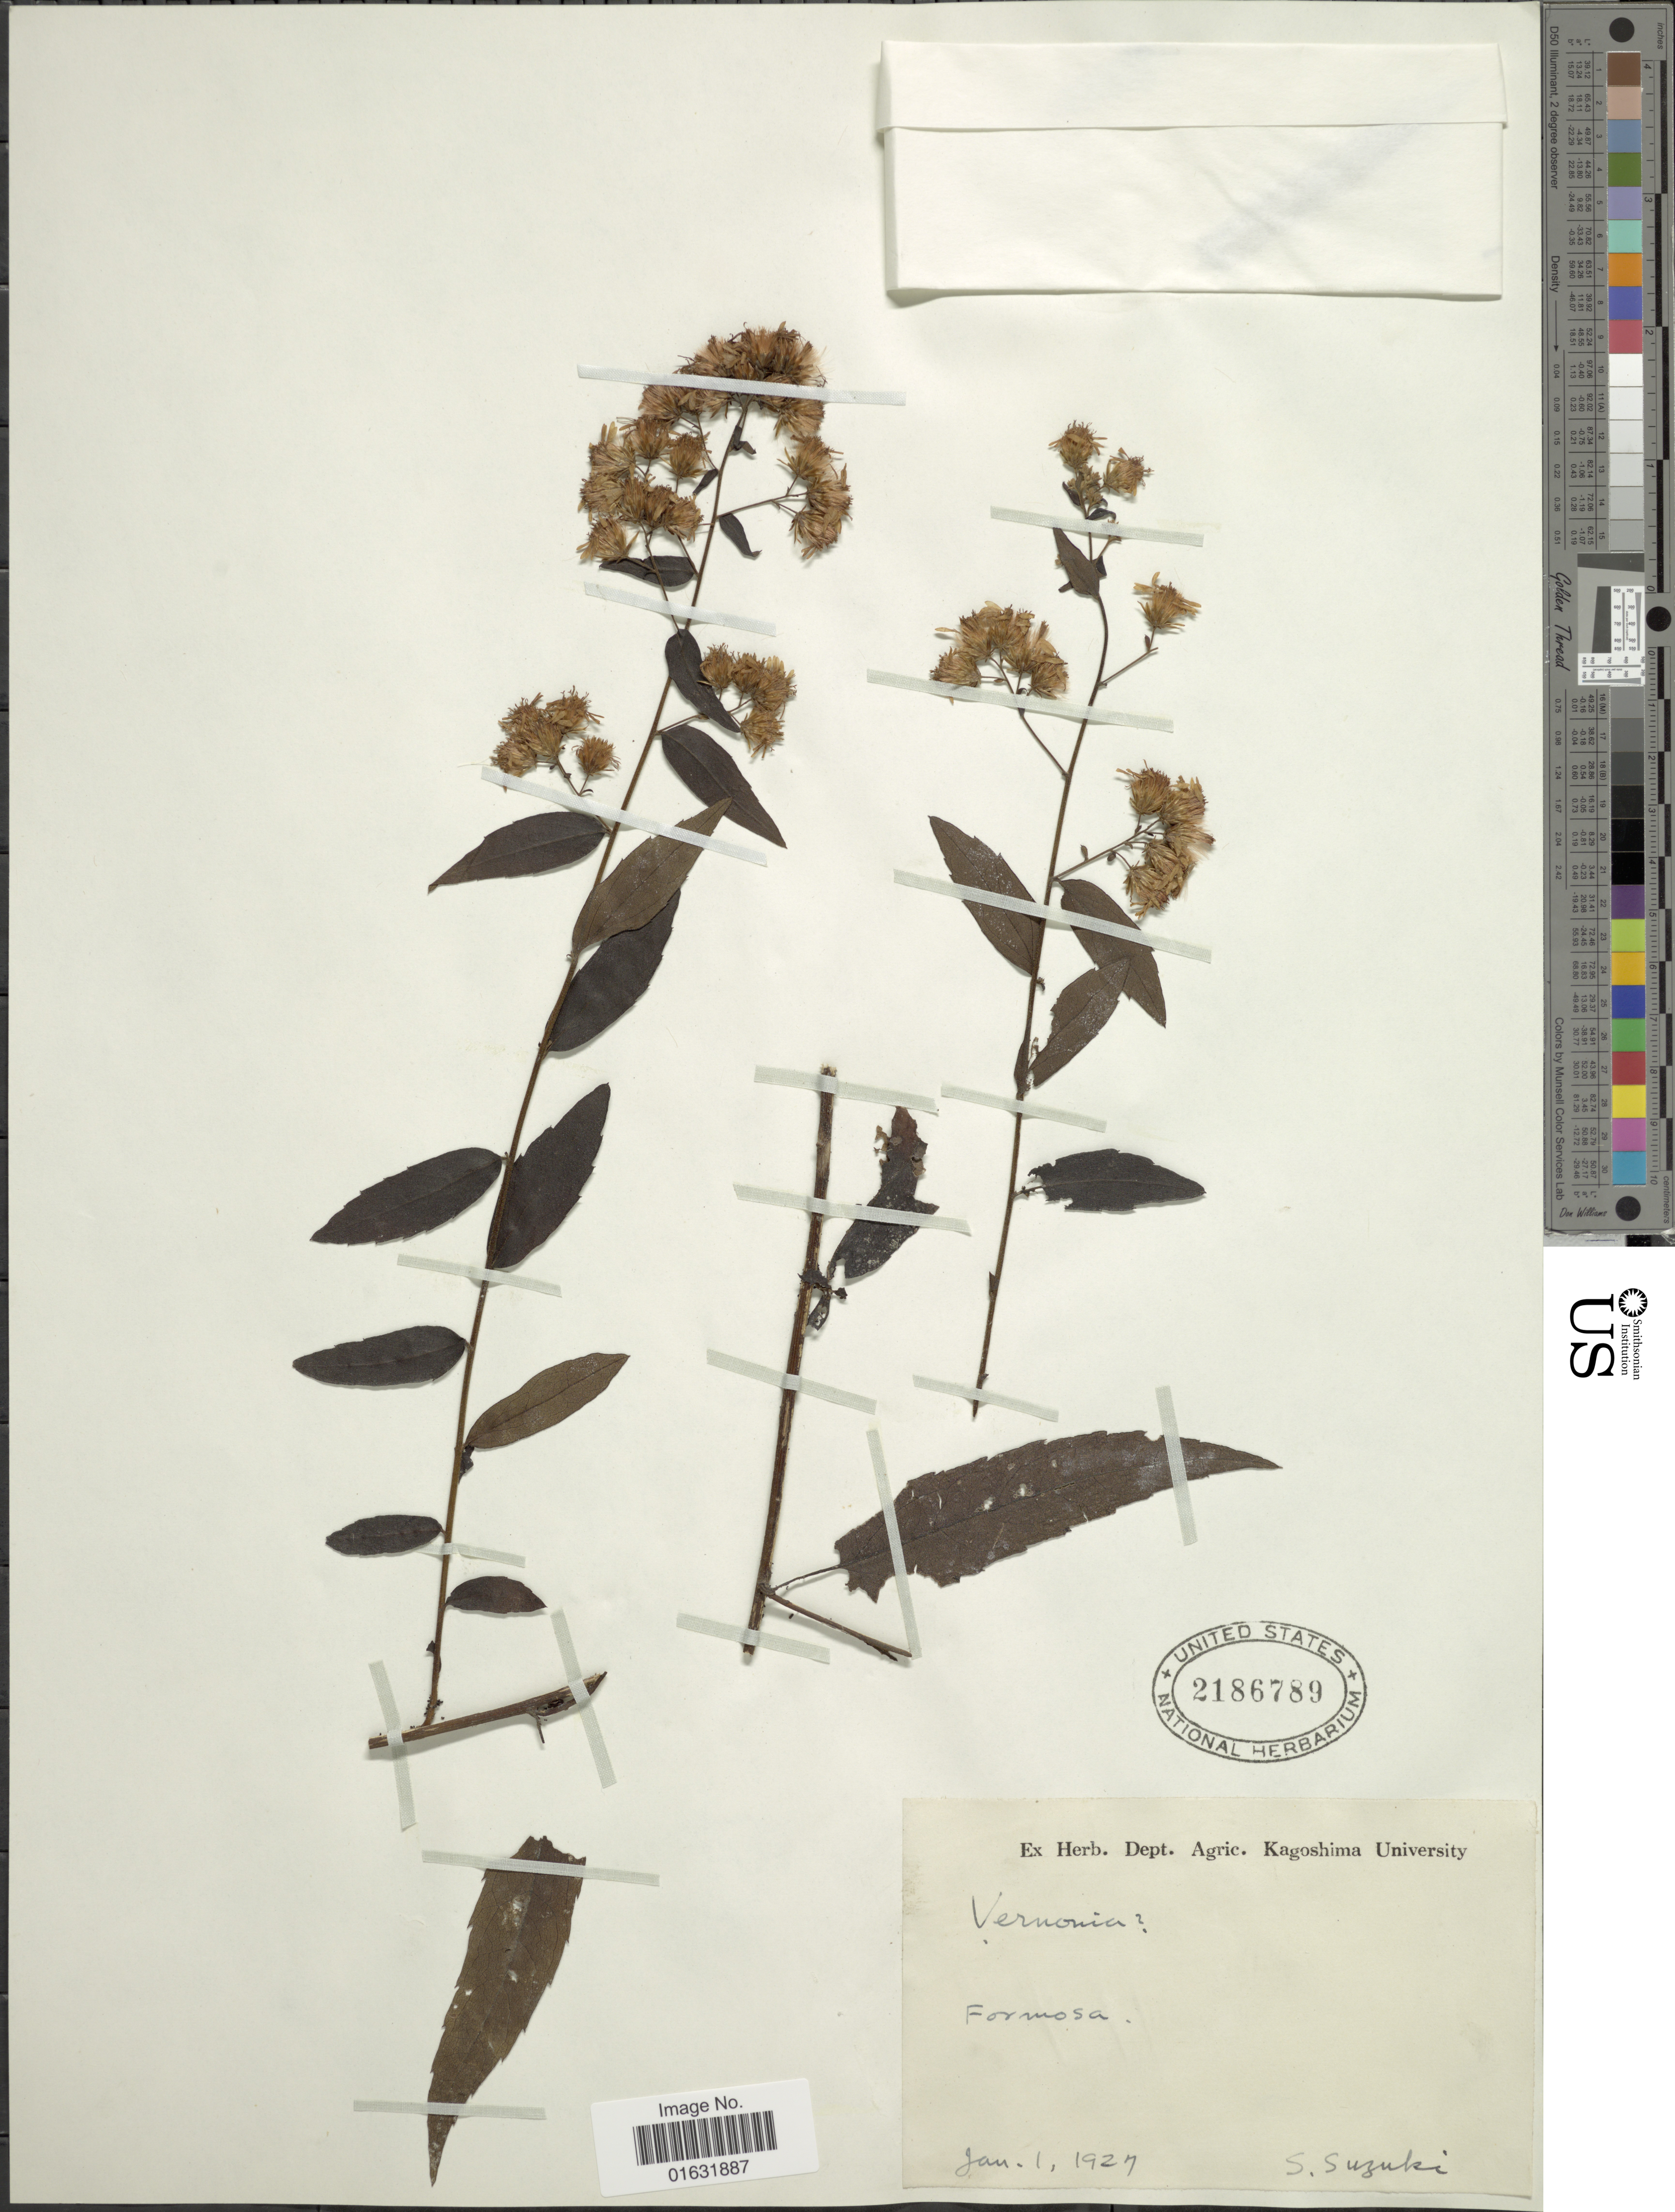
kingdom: Plantae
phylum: Tracheophyta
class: Magnoliopsida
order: Asterales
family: Asteraceae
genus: Cyanthillium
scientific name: Cyanthillium conyzoides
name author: (DC. in Wight) H. Rob.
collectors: S. Suzuki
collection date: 1927-01-01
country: Taiwan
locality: Formosa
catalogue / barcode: US 2186789